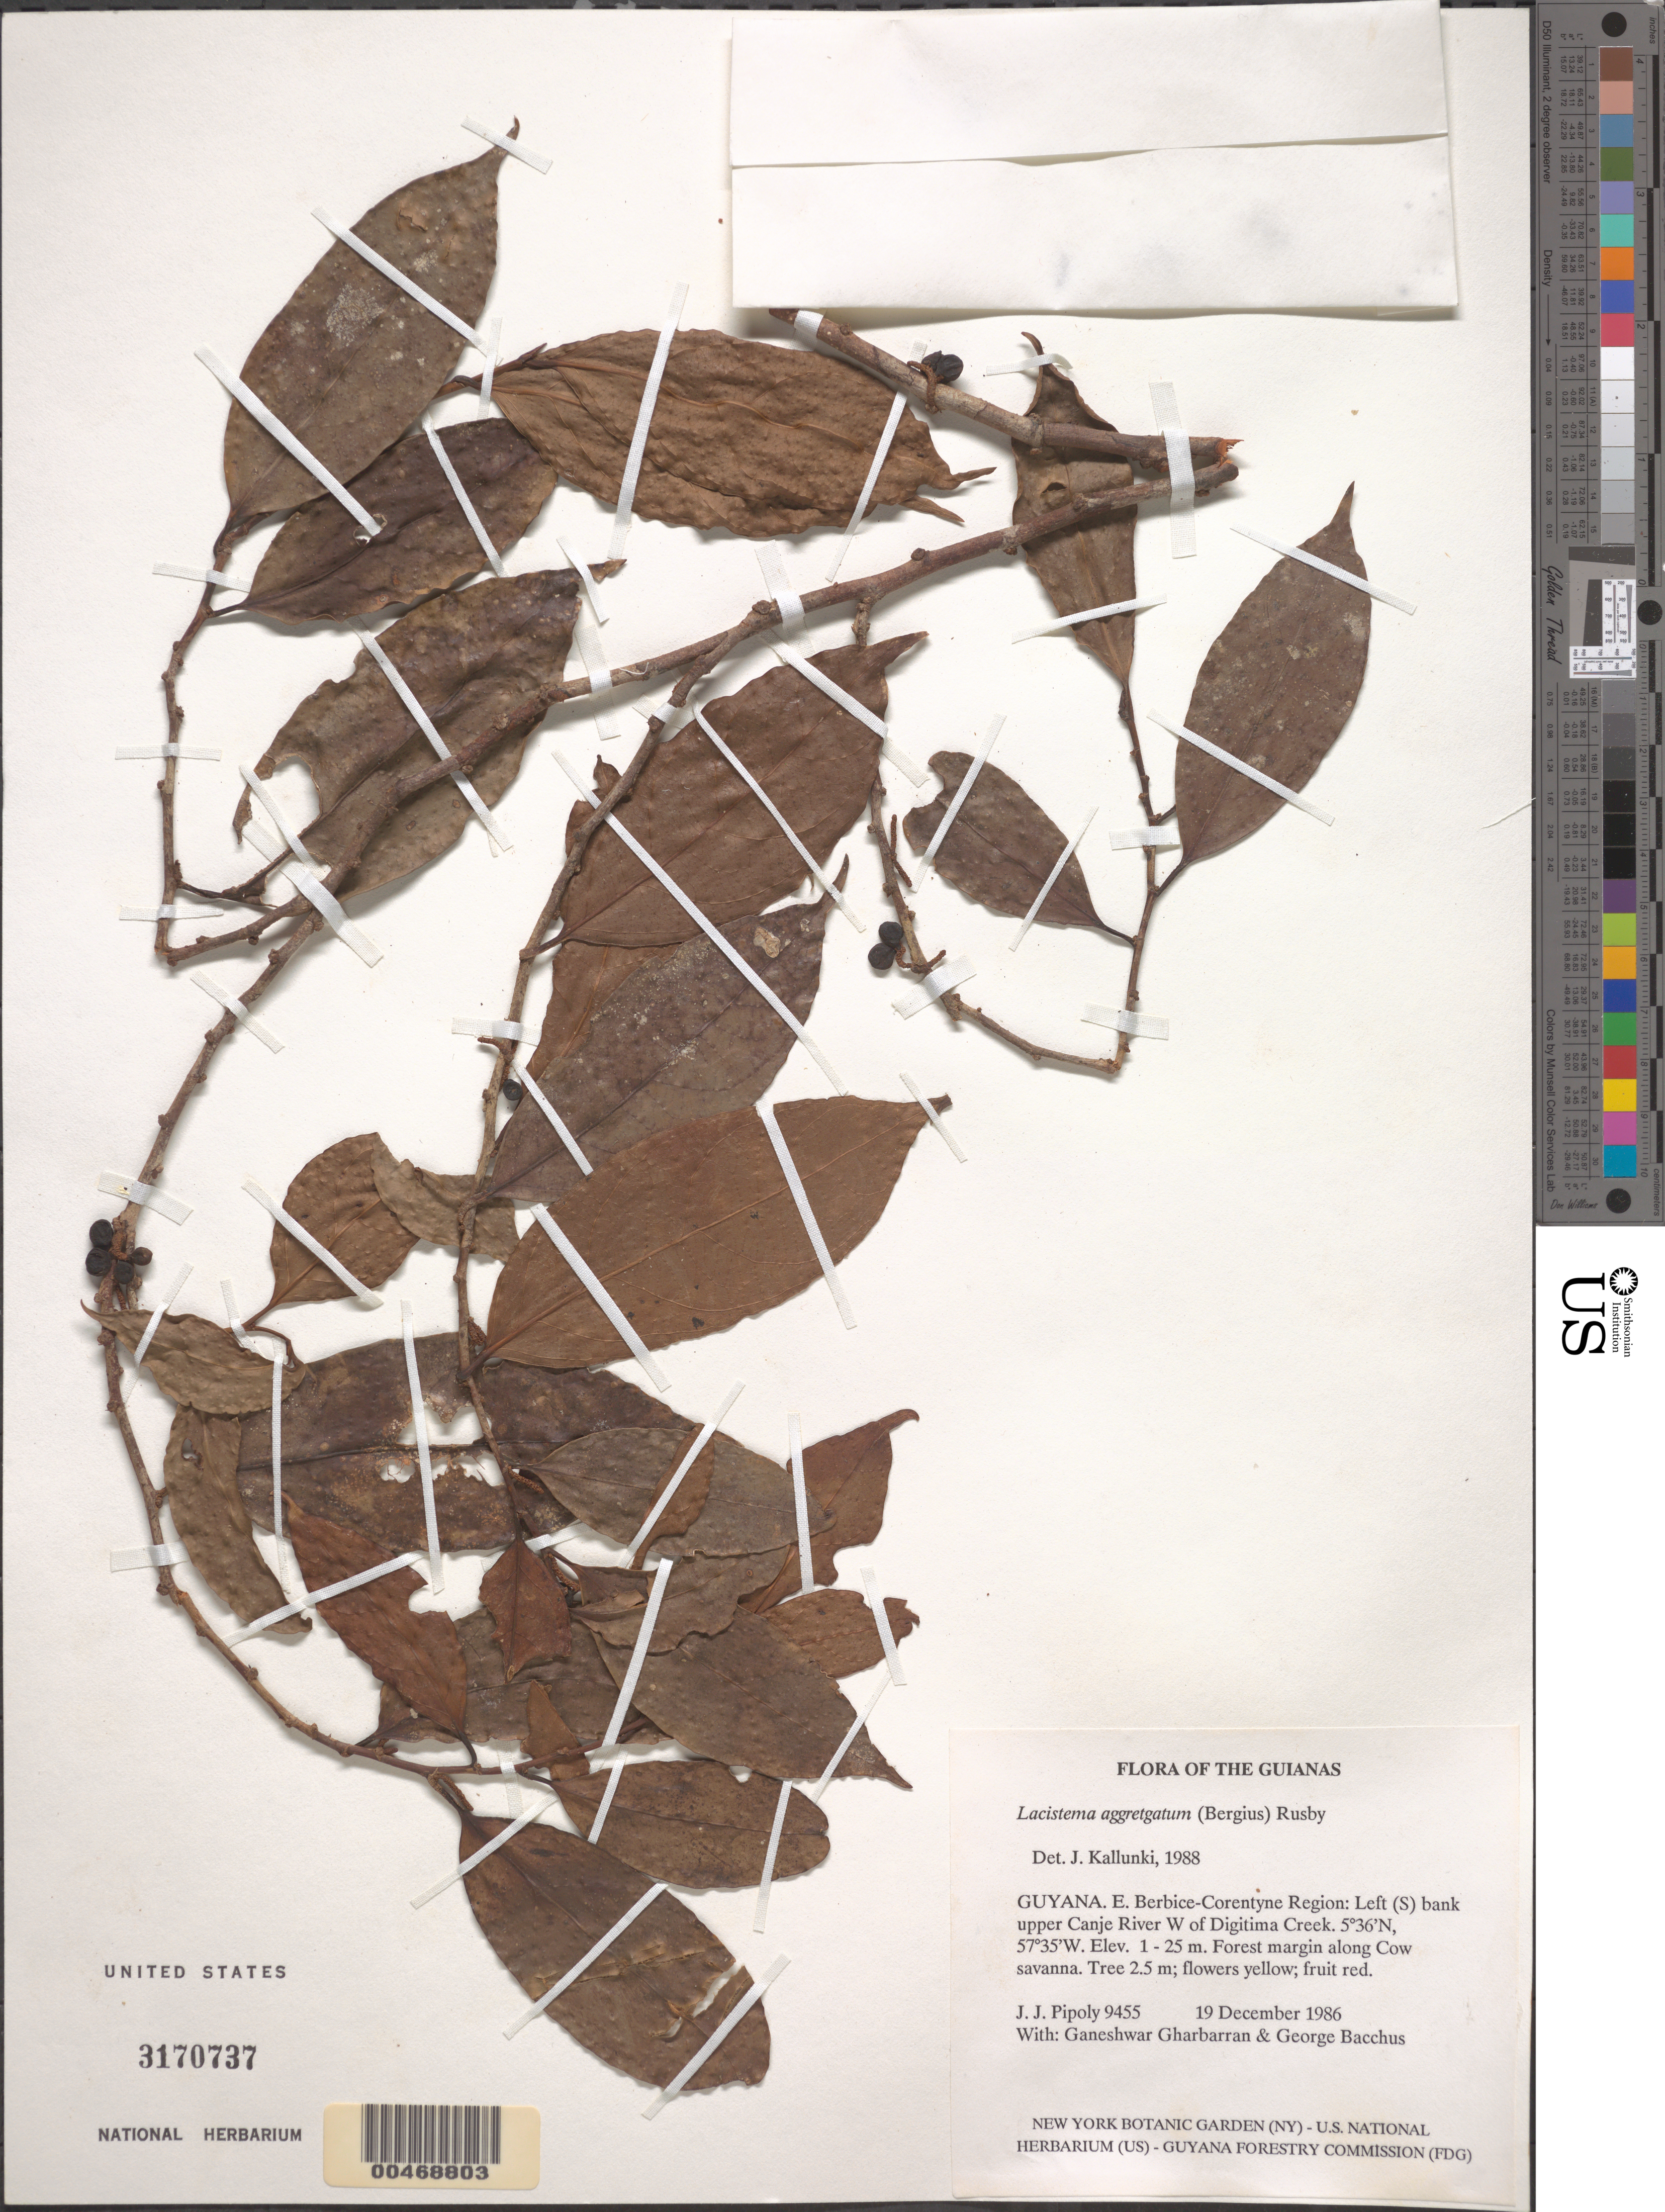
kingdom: Plantae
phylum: Tracheophyta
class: Magnoliopsida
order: Malpighiales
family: Lacistemataceae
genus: Lacistema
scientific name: Lacistema aggregatum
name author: (P.J. Bergius) Rusby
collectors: J. J. Pipoly, G. Gharbarran & G. Bacchus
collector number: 9455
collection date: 1986-12-19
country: Guyana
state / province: E. Berbice-Corentyne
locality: The Guianas. E. Berbice-Corentyne Region: Left (S) bank upper Canje River W of Digitima Creek.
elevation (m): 1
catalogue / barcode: US 3170737